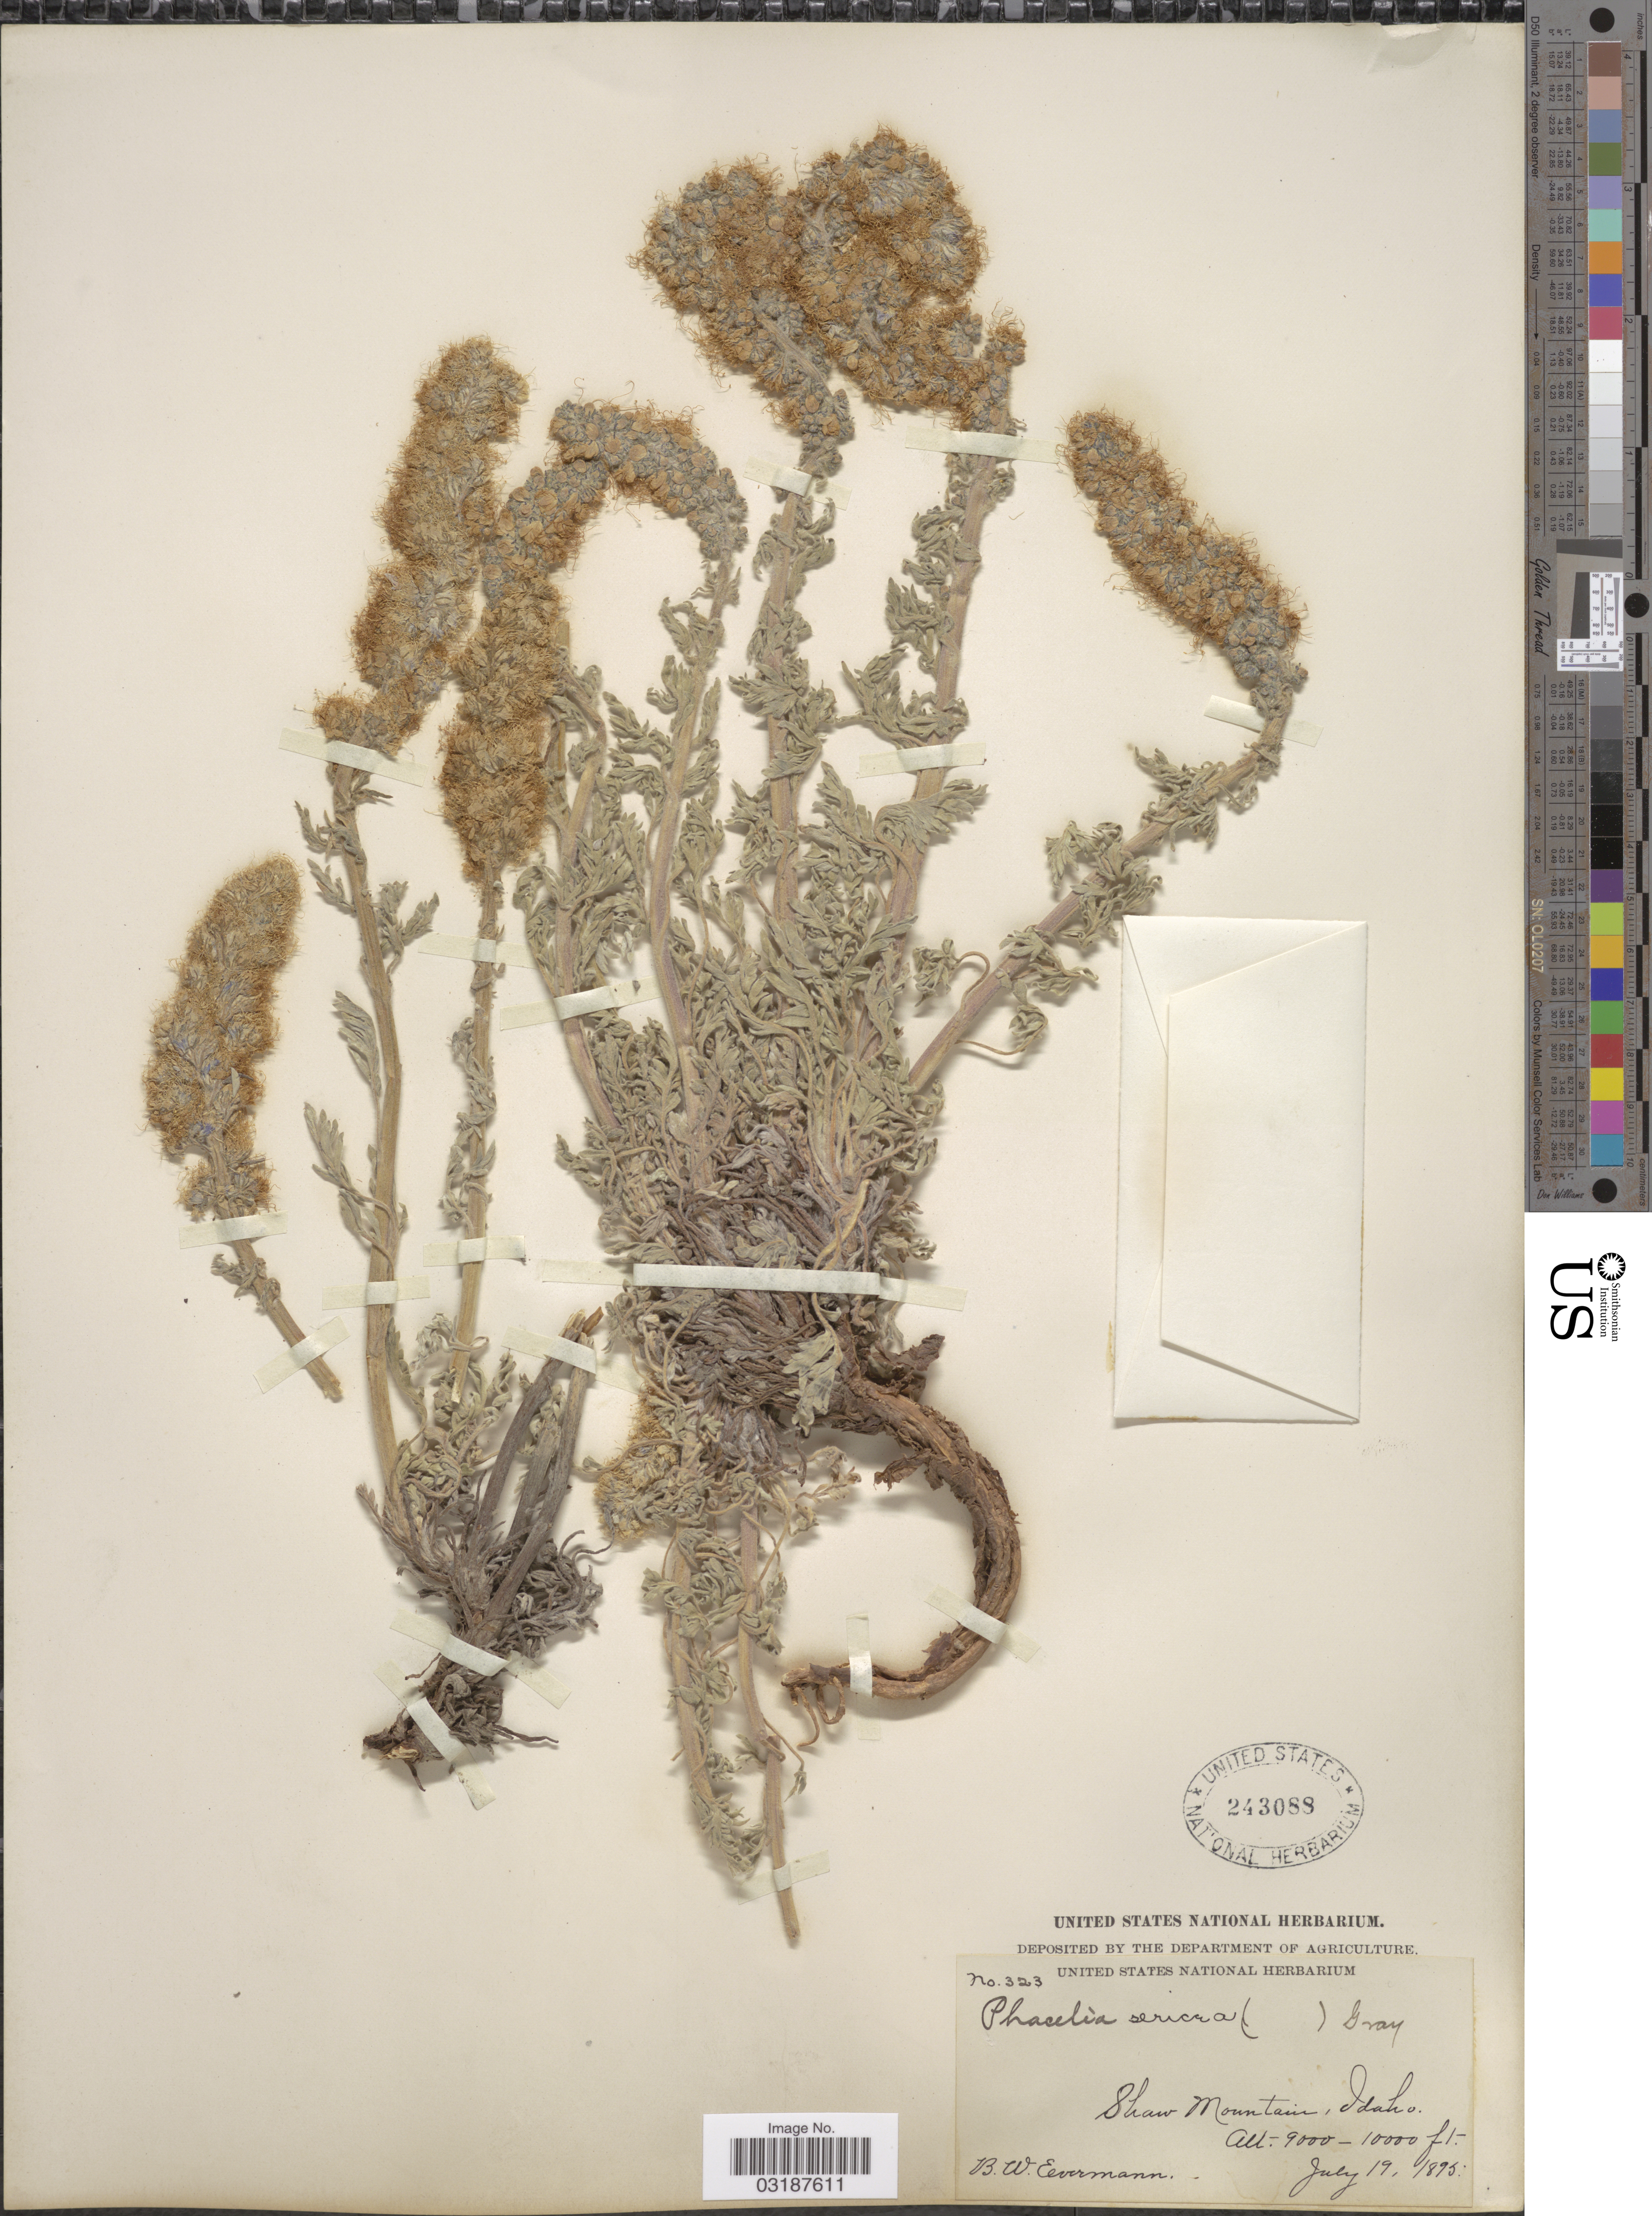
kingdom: Plantae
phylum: Tracheophyta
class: Magnoliopsida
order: Boraginales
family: Hydrophyllaceae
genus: Phacelia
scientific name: Phacelia sericea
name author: (Graham) A. Gray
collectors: B. W. Evermann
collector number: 323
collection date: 1895-07-19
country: United States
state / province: Idaho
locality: Shaw Mountain.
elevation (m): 2743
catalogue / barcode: US 243088